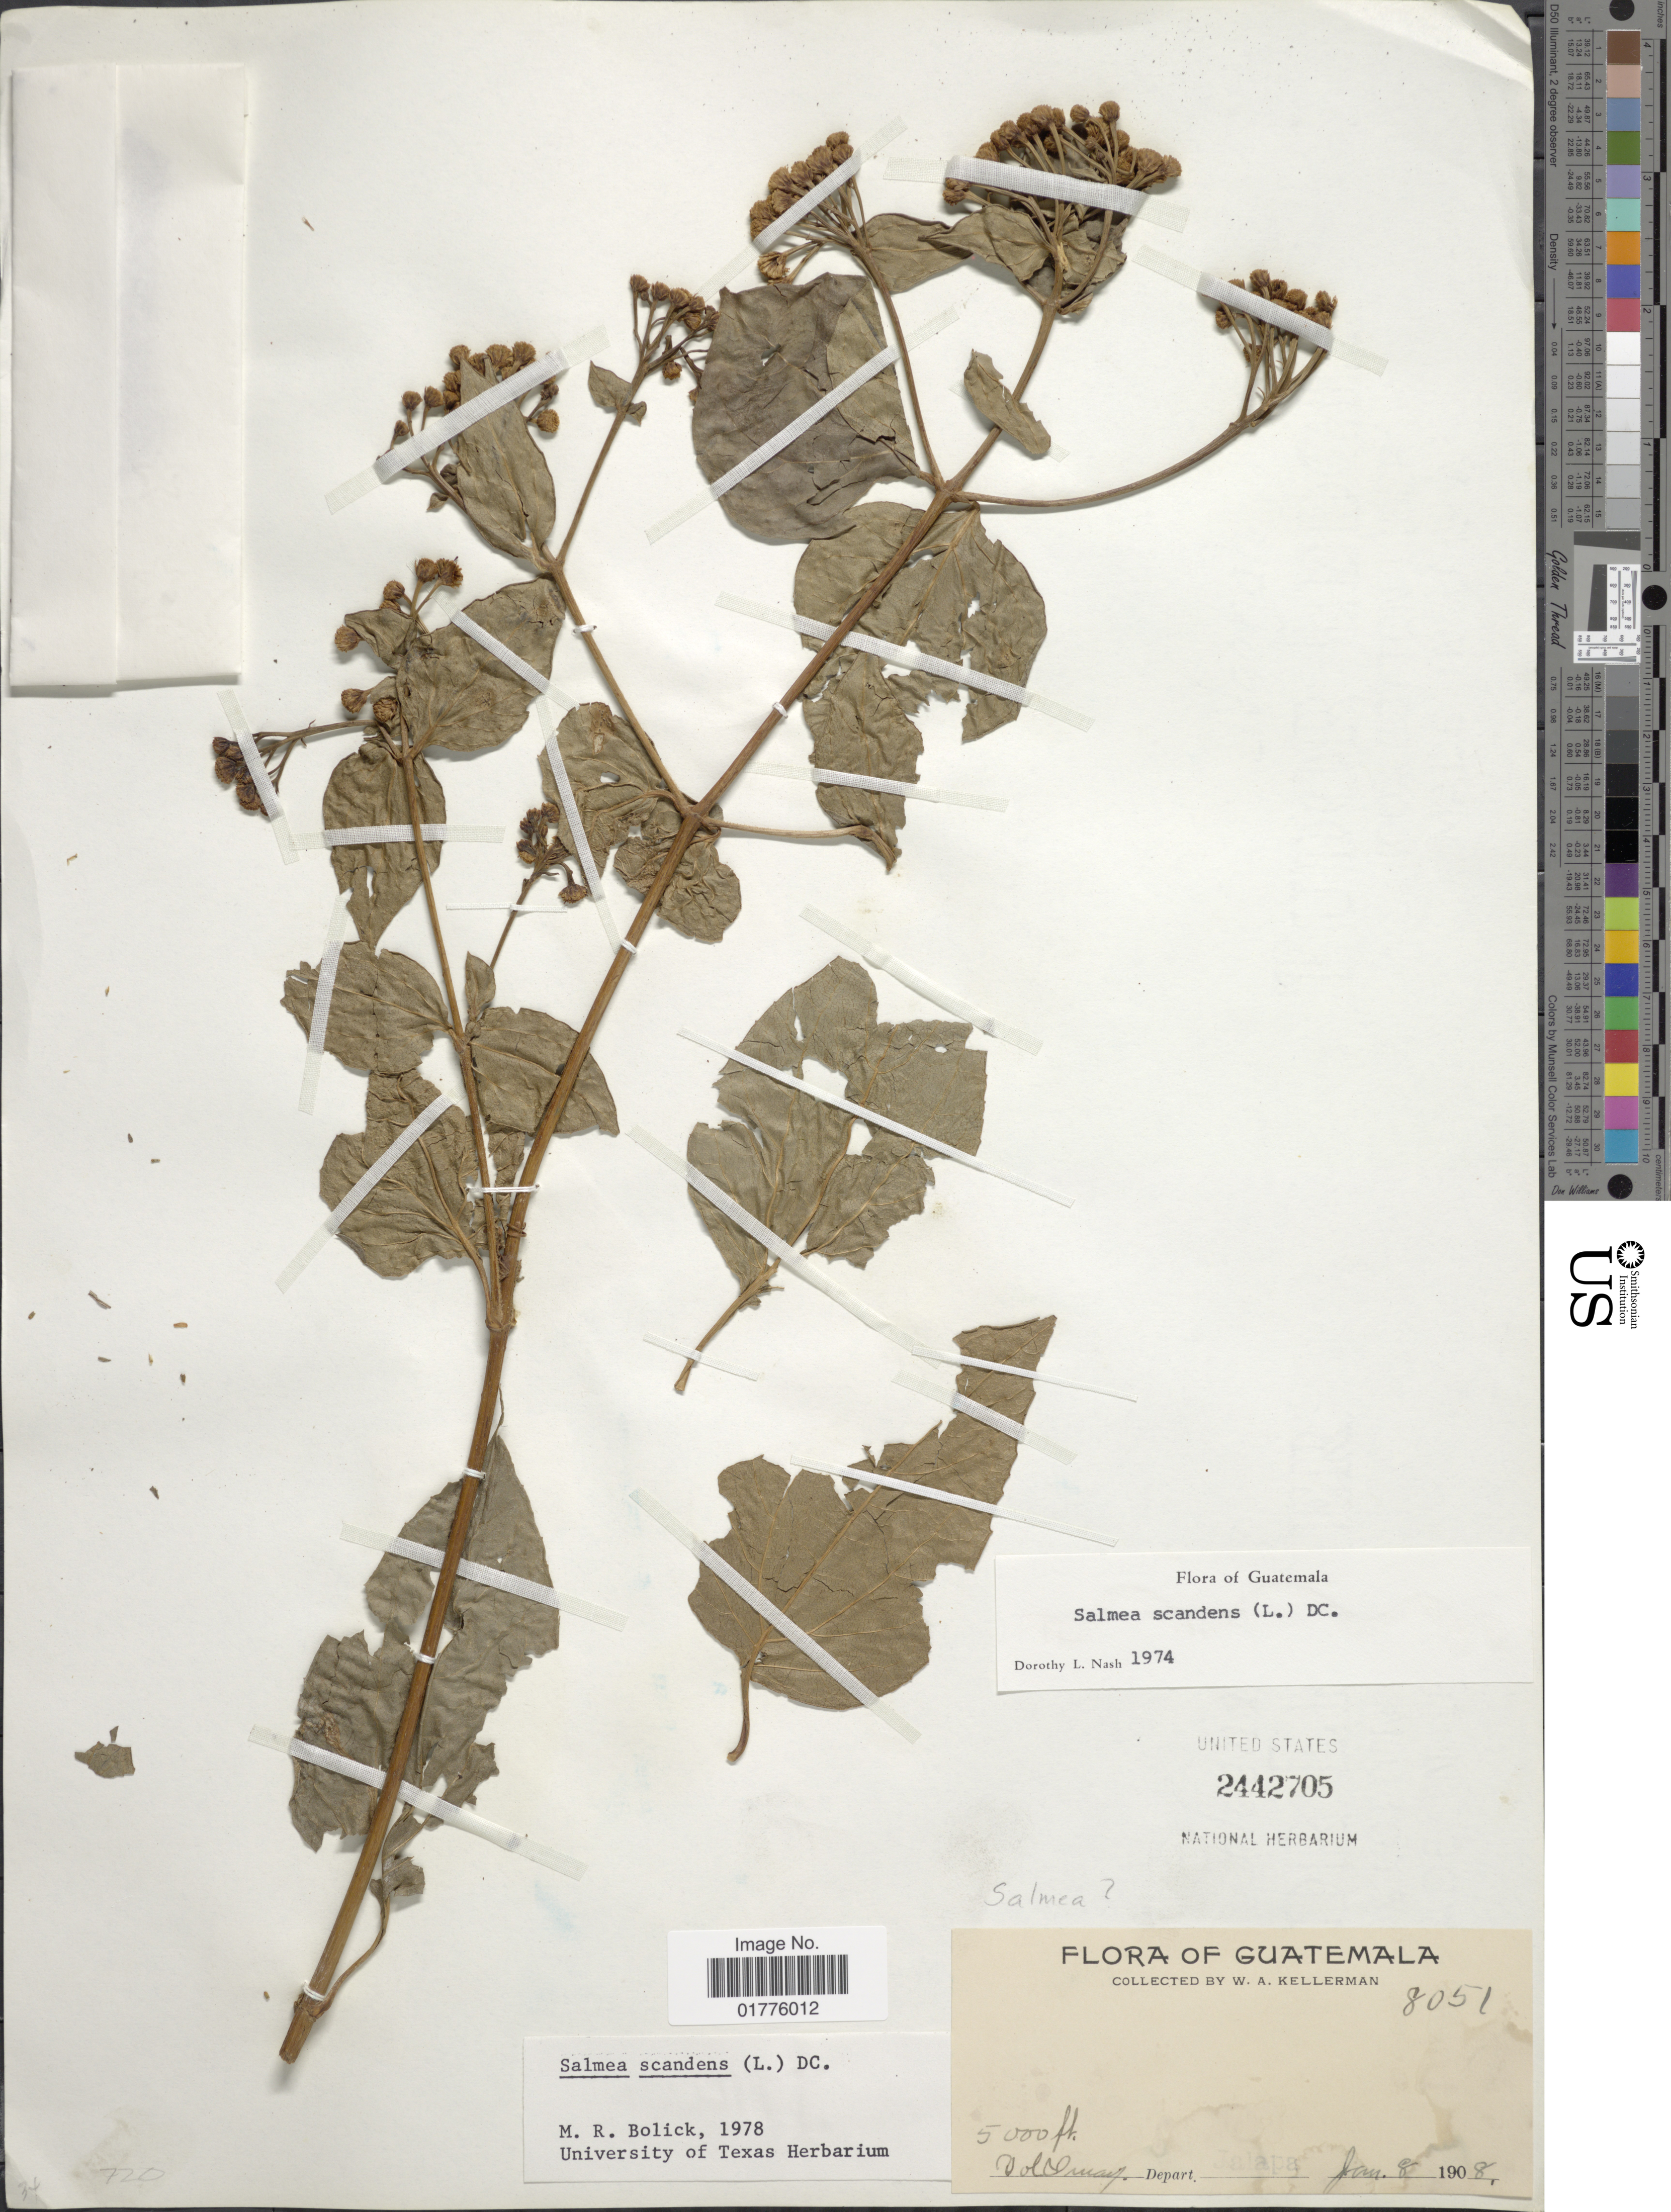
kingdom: Plantae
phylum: Tracheophyta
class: Magnoliopsida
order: Asterales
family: Asteraceae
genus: Salmea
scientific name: Salmea scandens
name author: (L.) DC.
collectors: W. Kellerman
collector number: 8051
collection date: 1908-01-08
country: Guatemala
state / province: Jalapa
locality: Vol. Jumay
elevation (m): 1524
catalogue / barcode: US 2442705